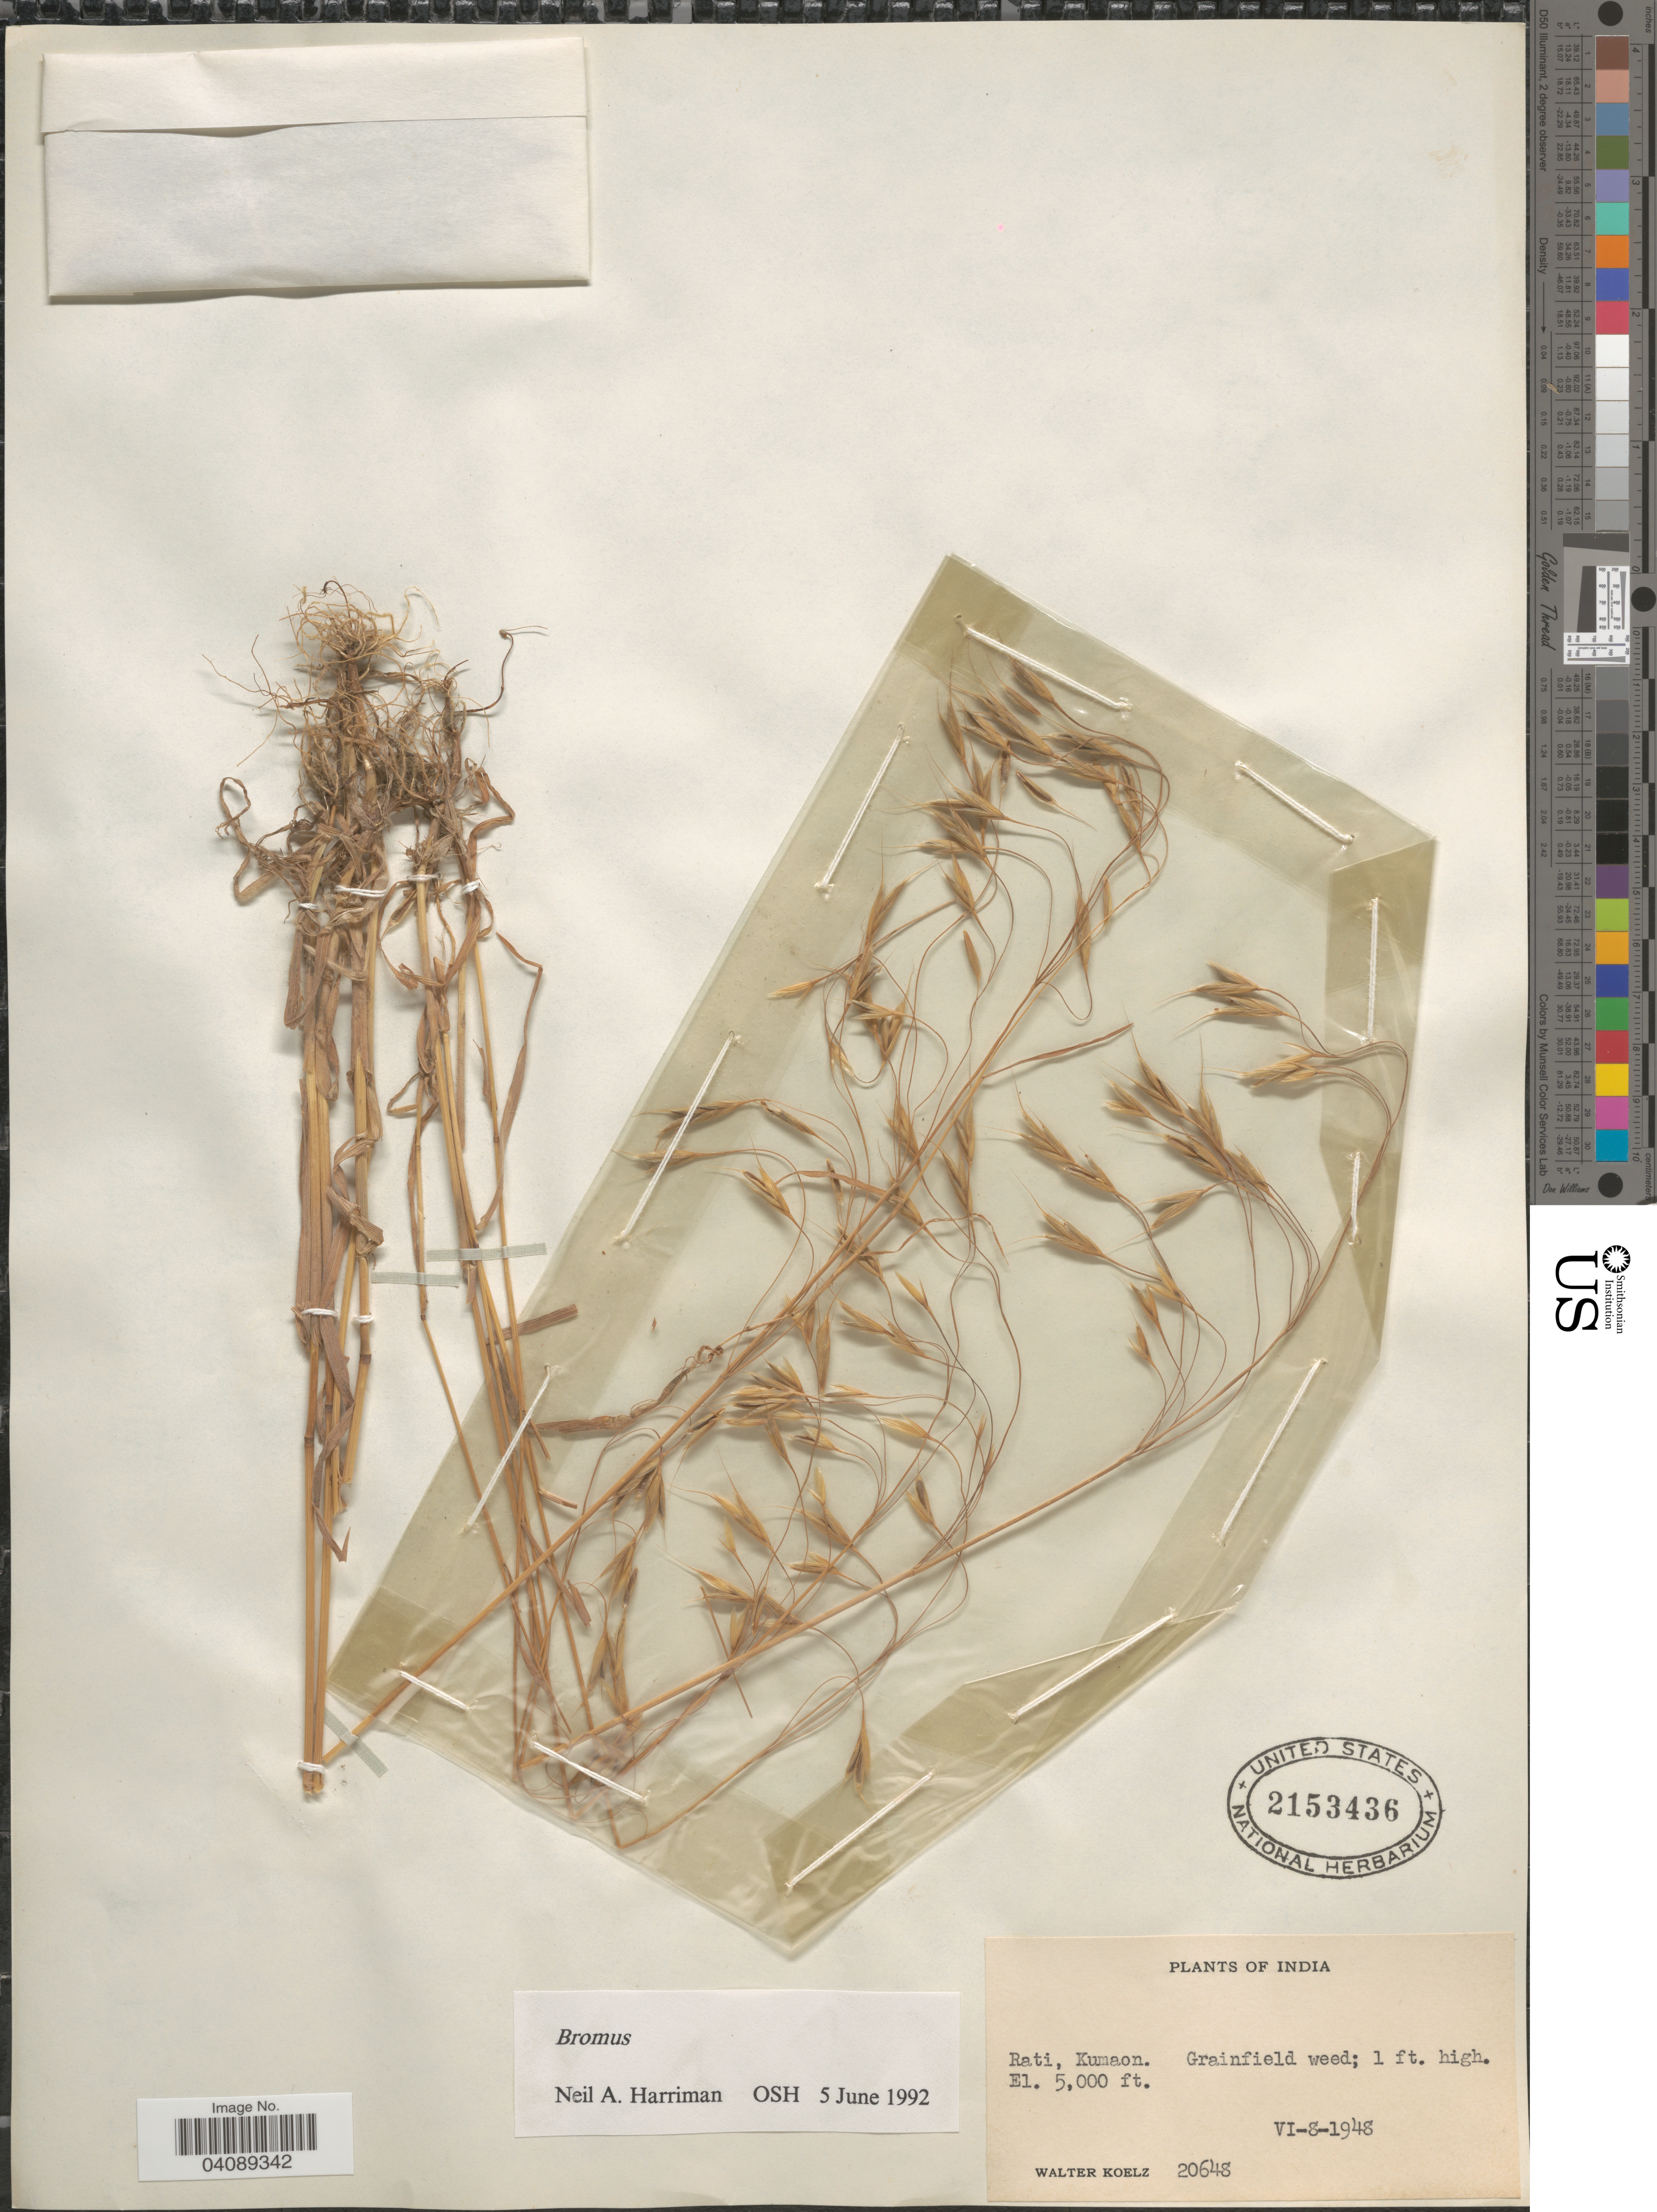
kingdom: Plantae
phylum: Tracheophyta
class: Liliopsida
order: Poales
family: Poaceae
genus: Bromus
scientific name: Bromus sp.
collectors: W. N. Koelz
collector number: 20648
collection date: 1948-06-08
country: India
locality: Rati, Kumaon. Grainfield weed.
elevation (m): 1524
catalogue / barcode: US 2153436